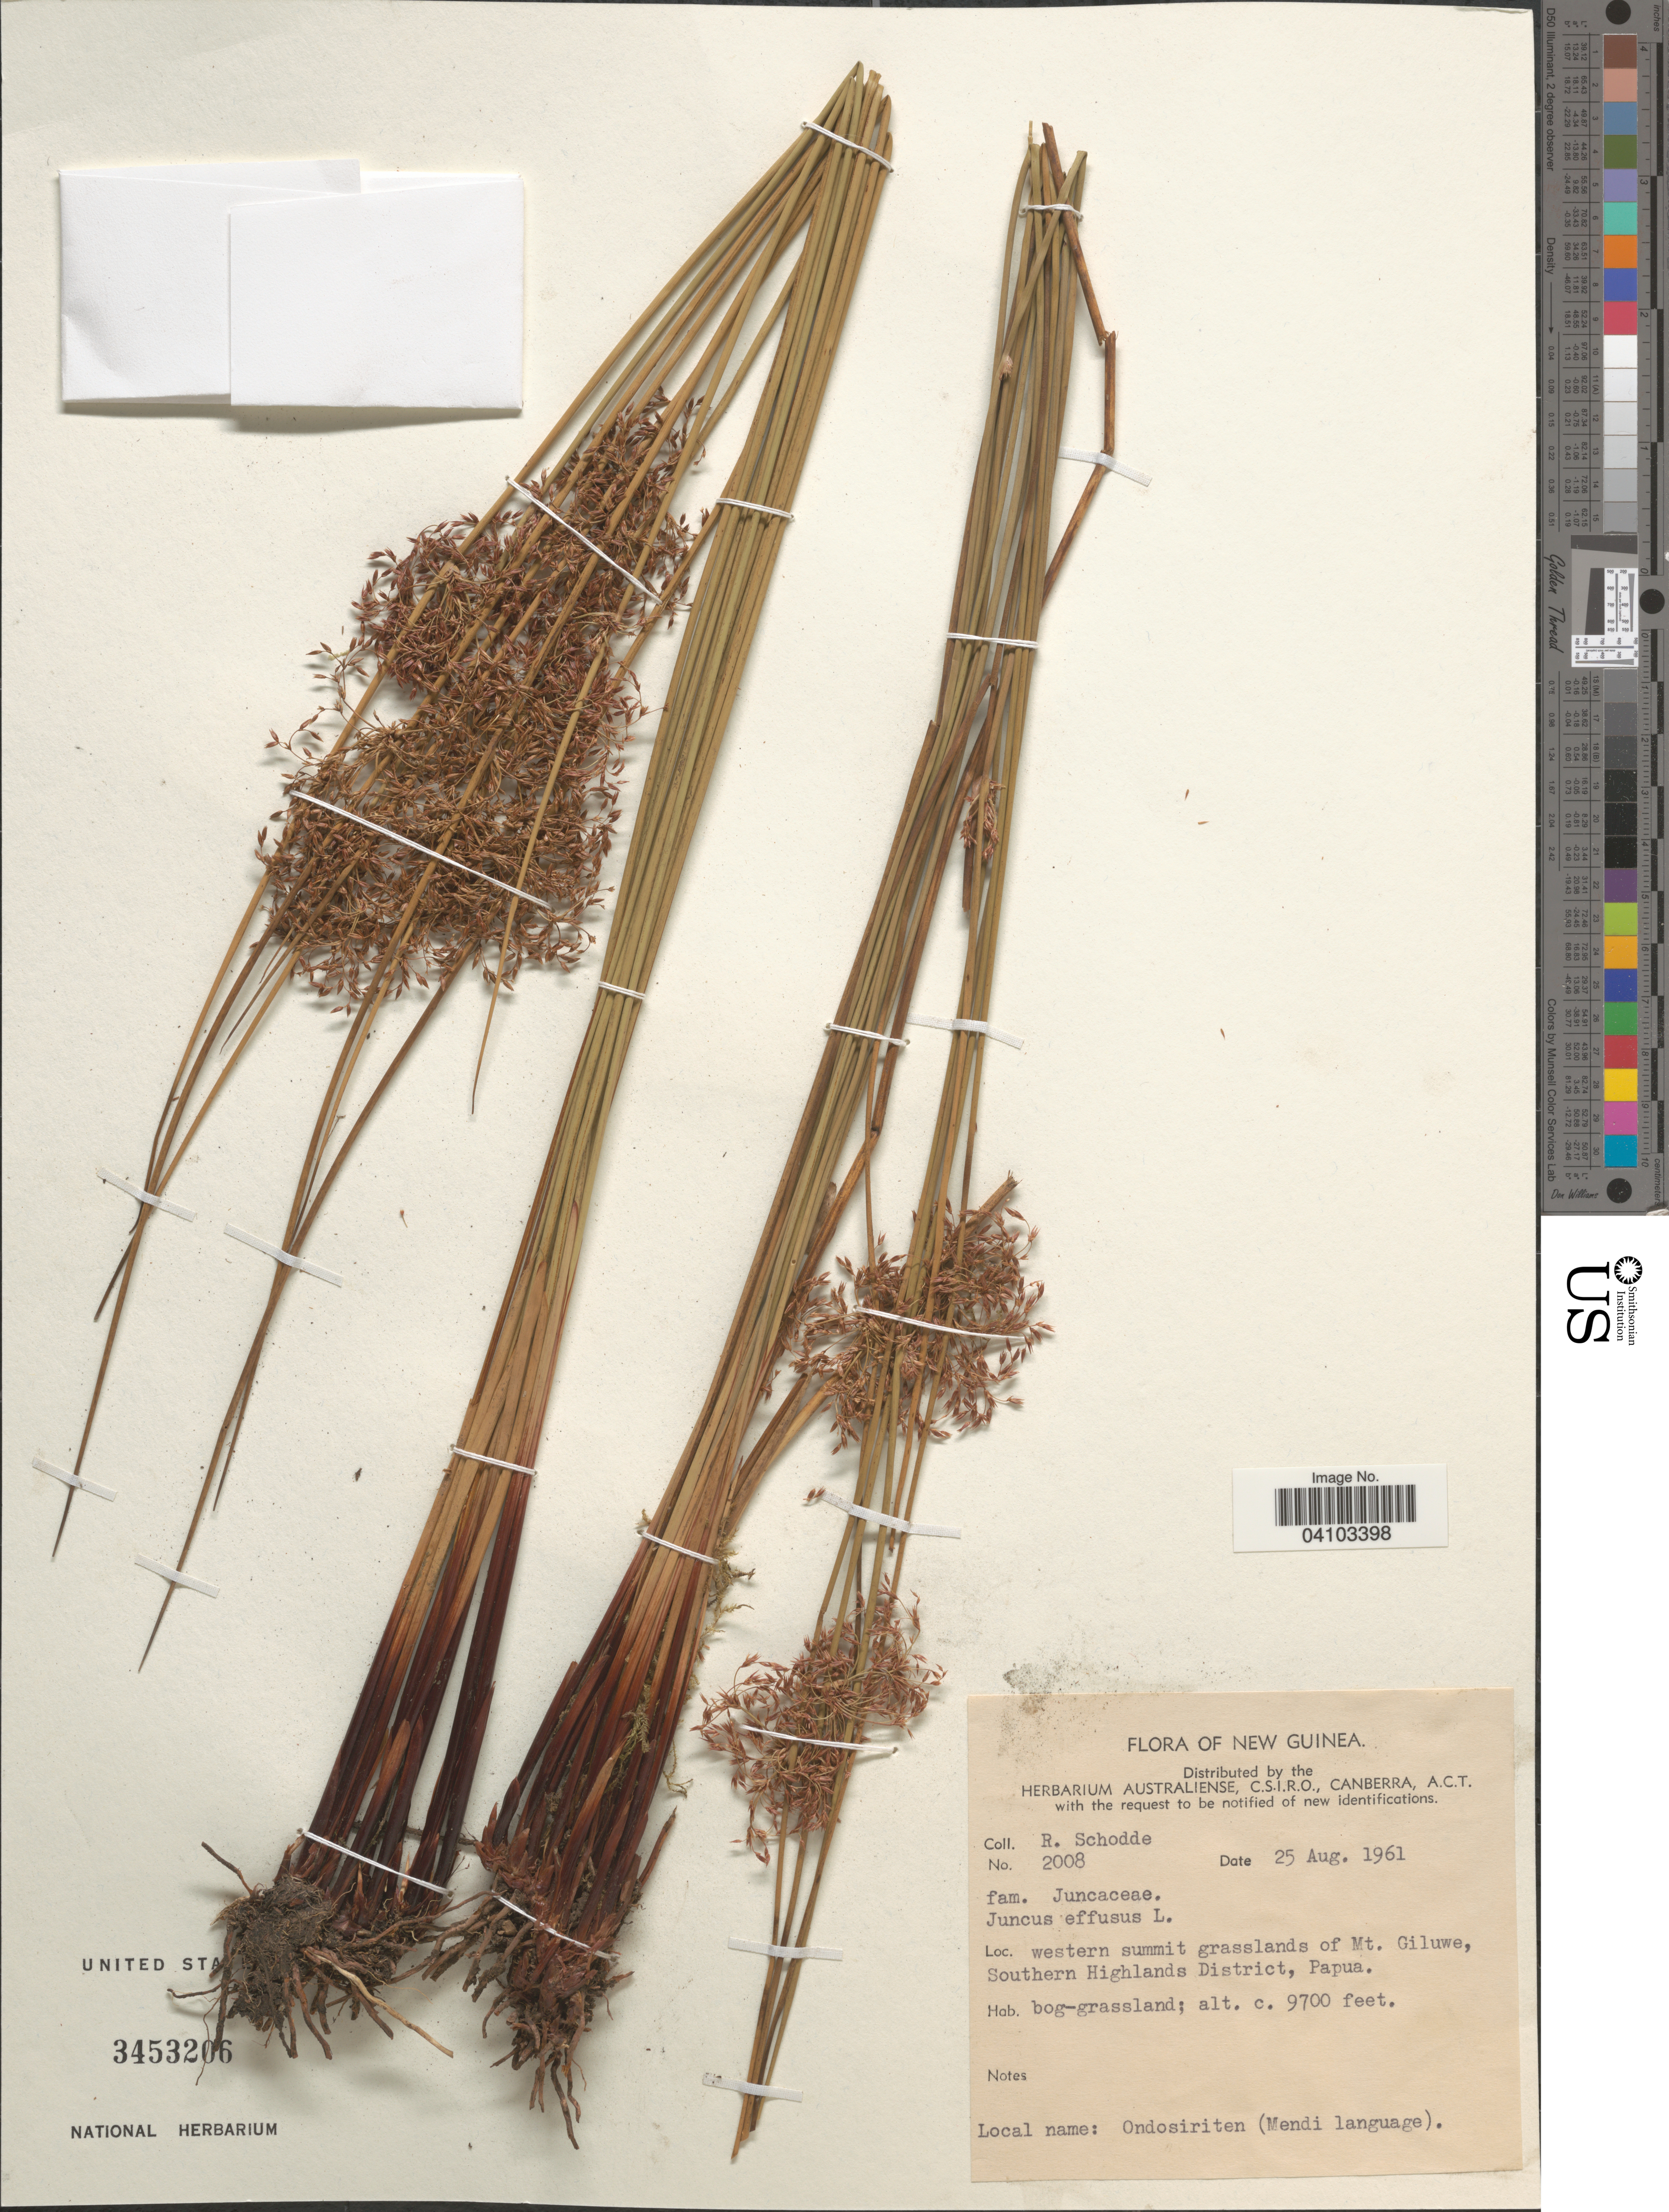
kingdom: Plantae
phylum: Tracheophyta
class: Liliopsida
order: Poales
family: Juncaceae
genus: Juncus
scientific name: Juncus effusus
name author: L.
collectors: R. Schodde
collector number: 2008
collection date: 1961-08-25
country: Papua New Guinea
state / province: Southern Highlands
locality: New Guinea. Western summit grasslands of Mt. Giluwe, Southern Highlands District, Papua.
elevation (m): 2957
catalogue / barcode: US 3453206